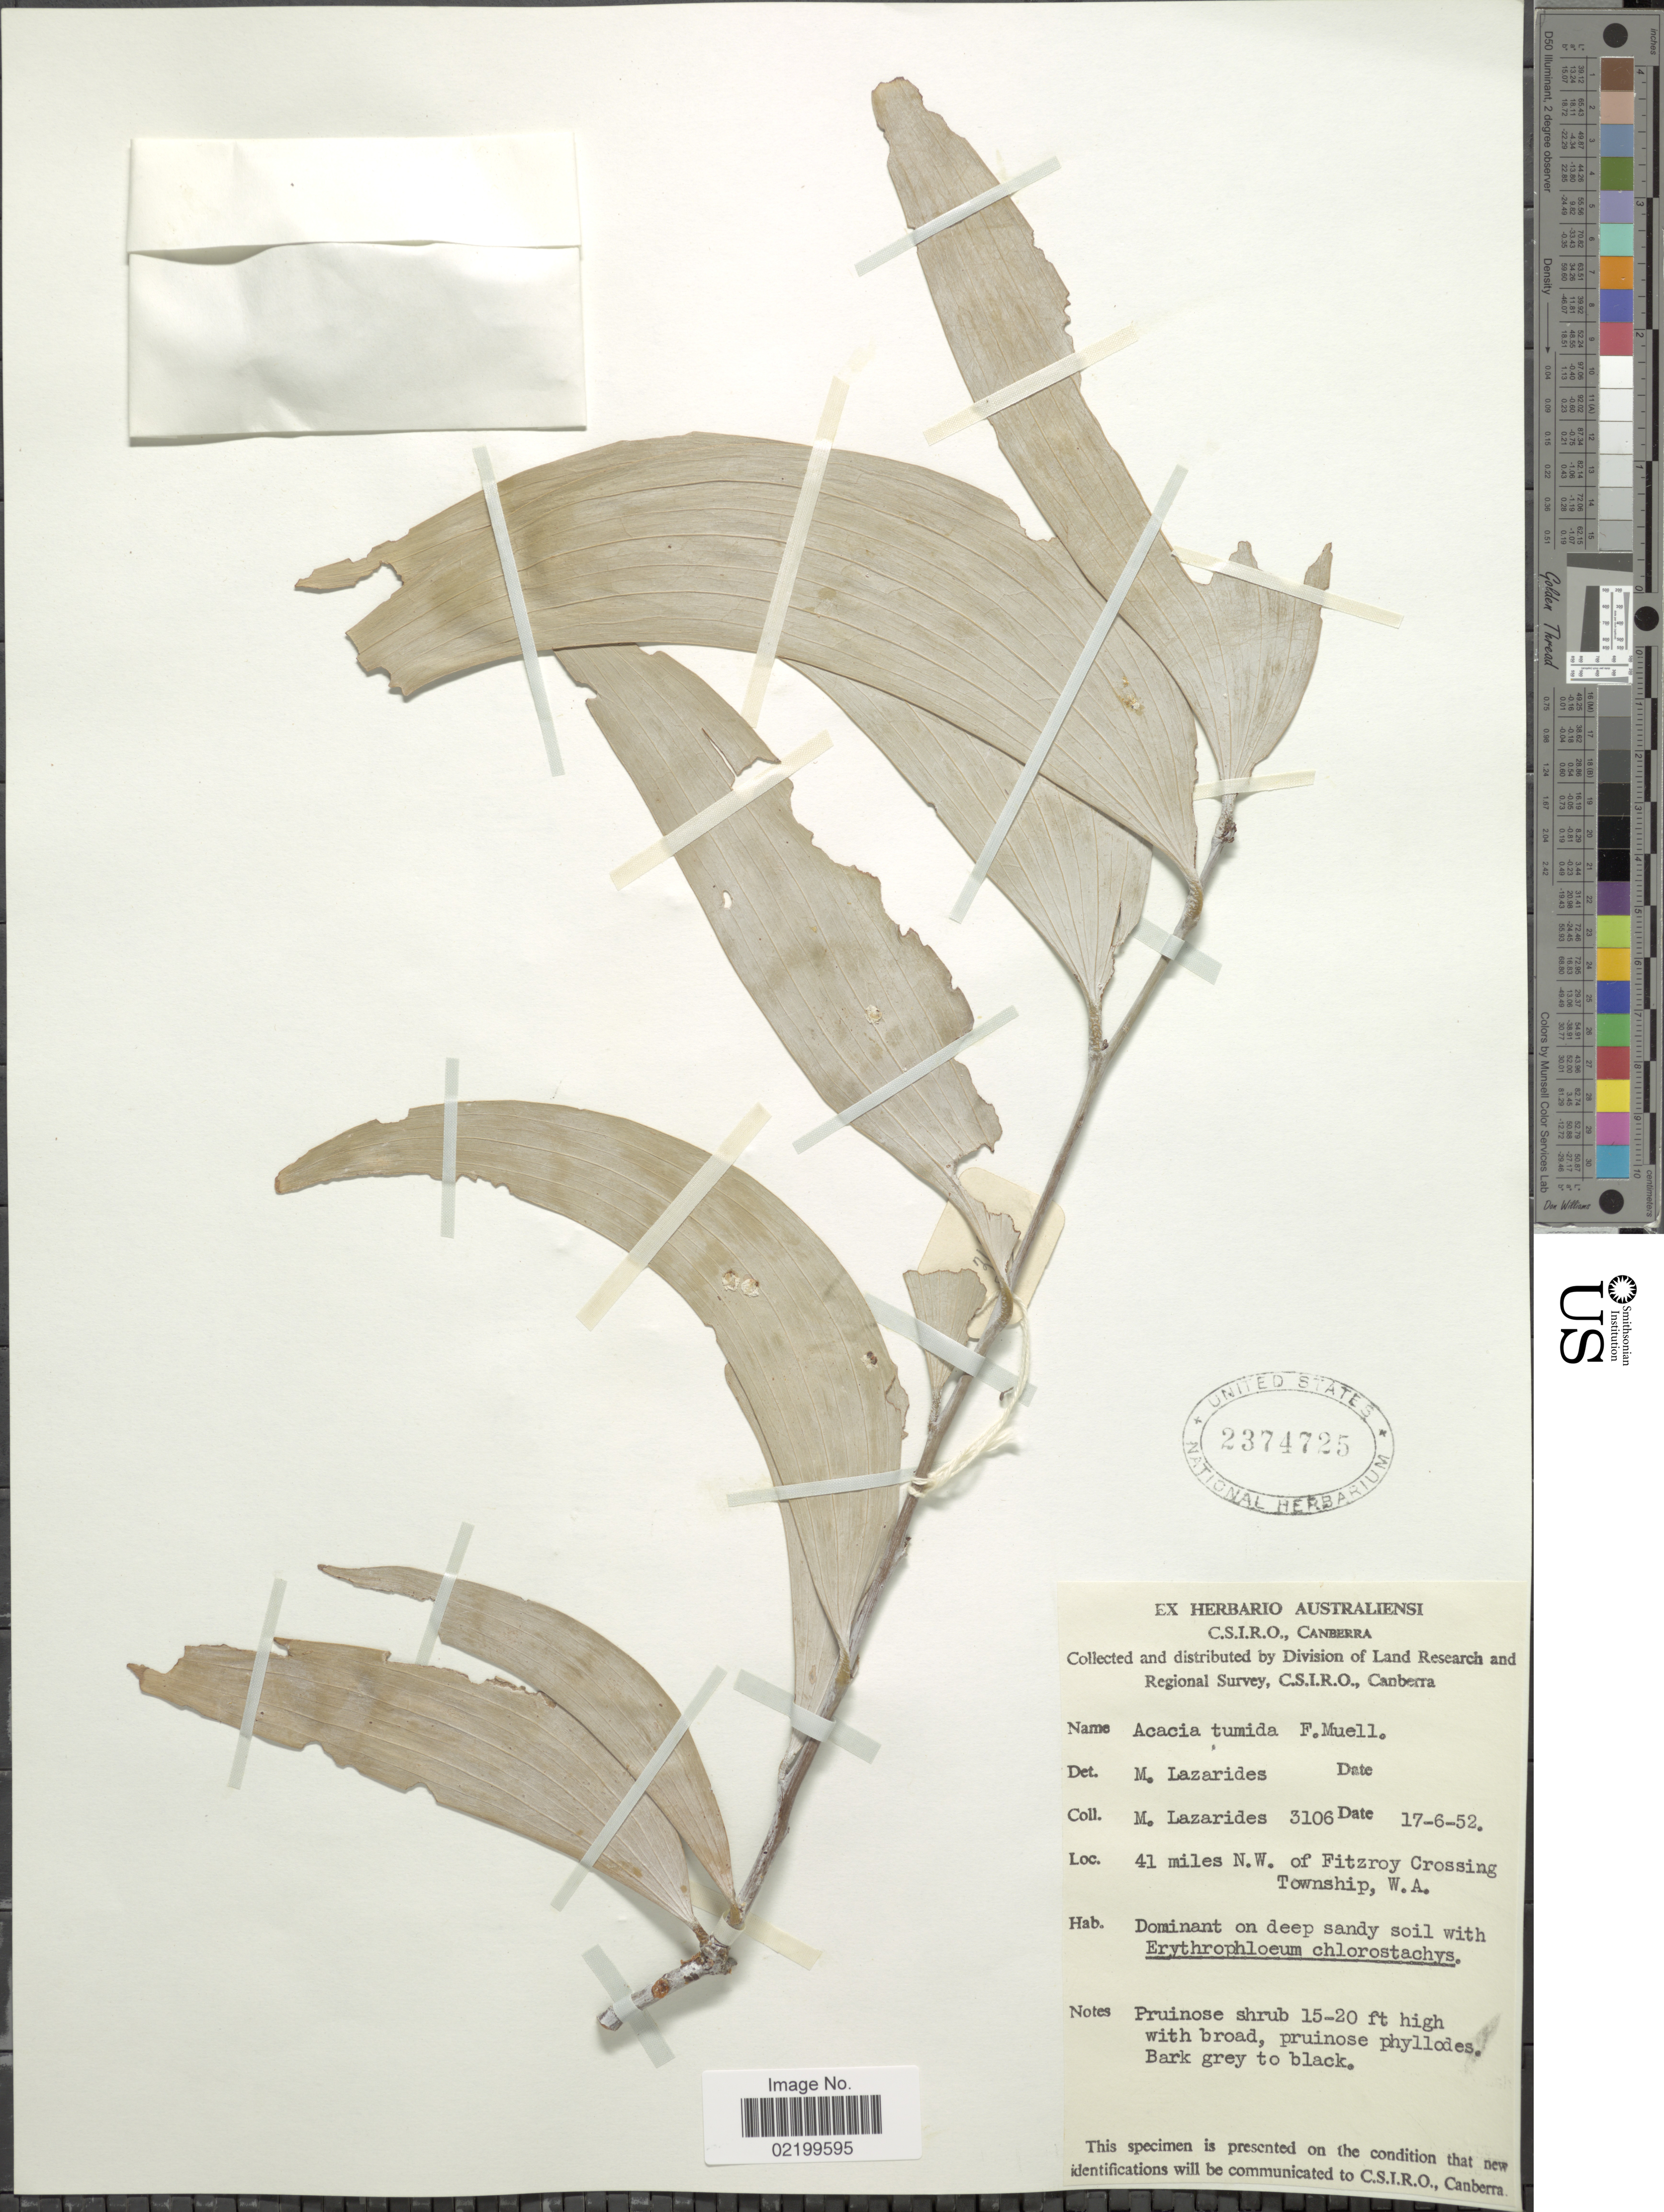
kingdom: Plantae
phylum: Tracheophyta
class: Magnoliopsida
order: Fabales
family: Fabaceae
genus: Acacia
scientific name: Acacia tumida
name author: Benth.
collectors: M. Lazarides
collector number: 3106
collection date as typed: Transcribed d/m/y: 17/6/52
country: Australia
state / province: Western Australia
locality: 41 miles N.W. of Fitroy Crossing Township, W.A.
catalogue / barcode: US 2374725